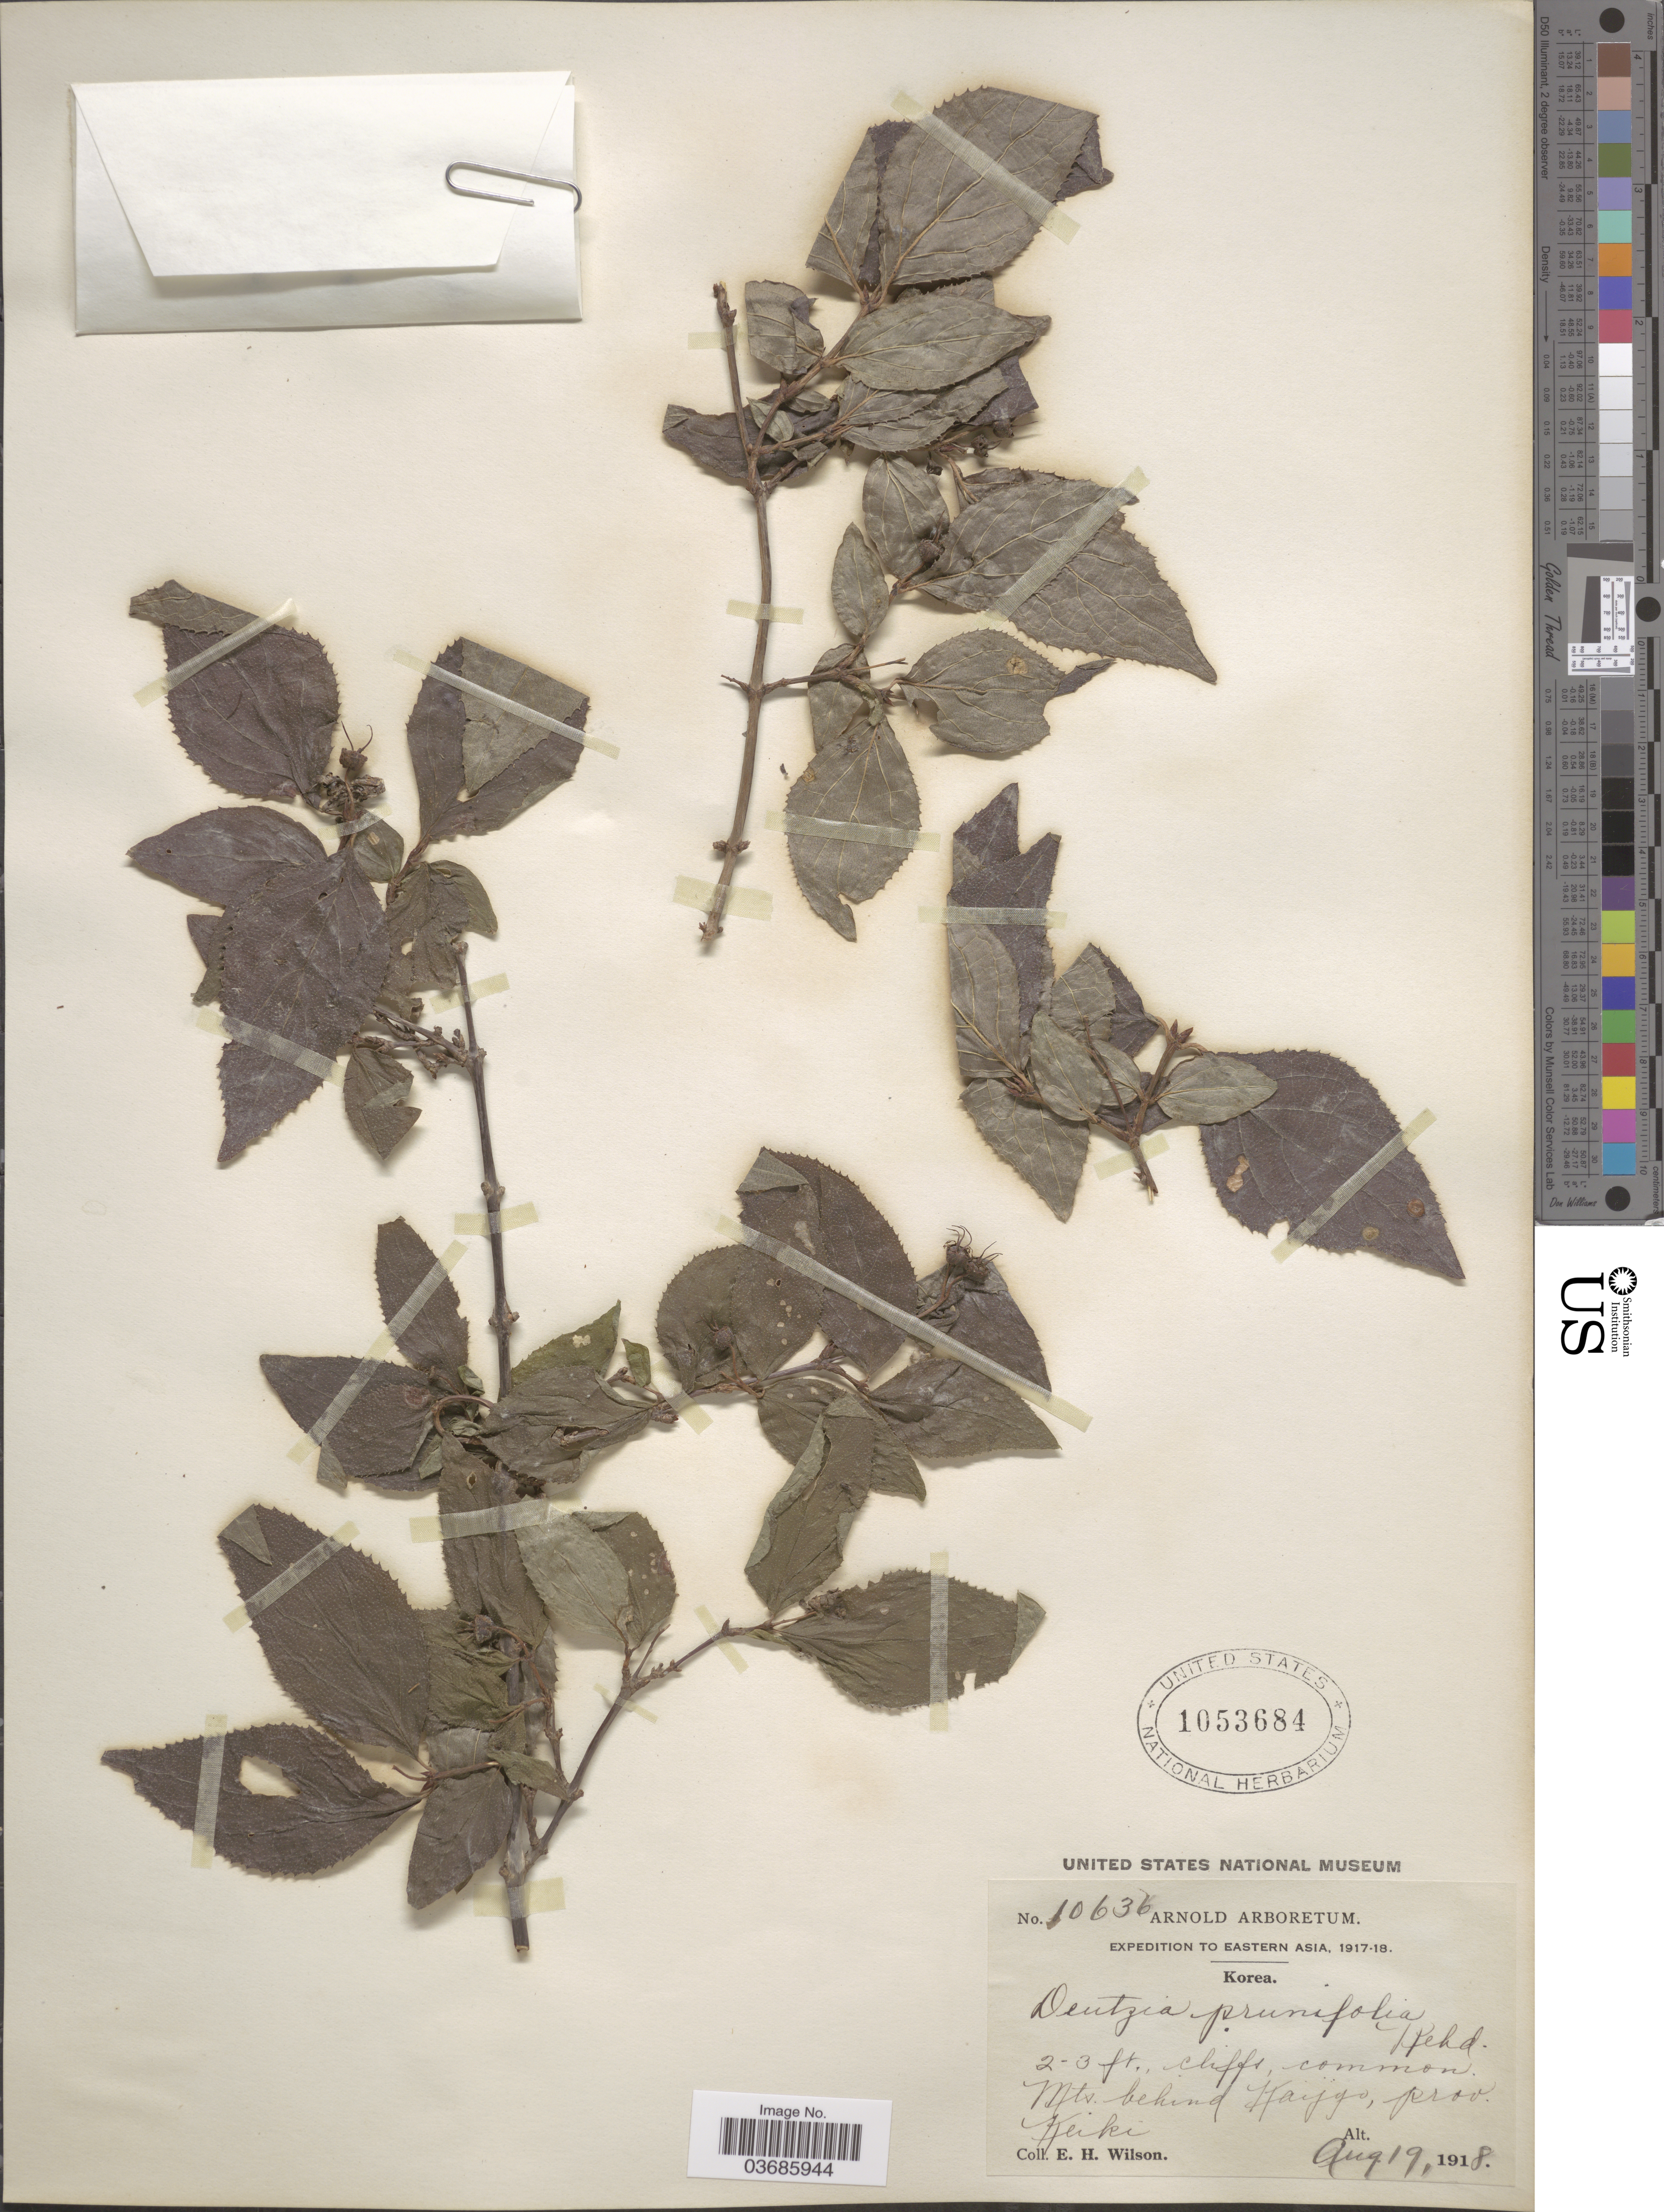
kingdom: Plantae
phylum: Tracheophyta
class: Magnoliopsida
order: Cornales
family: Hydrangeaceae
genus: Deutzia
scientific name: Deutzia prunifolia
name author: Rehder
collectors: E. Wilson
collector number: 10636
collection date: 1918-08-19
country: South Korea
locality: Expedition to Eastern Asia, 1917-18. Mts. behind Kaijgo, prov. Keiki.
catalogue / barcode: US 1053684